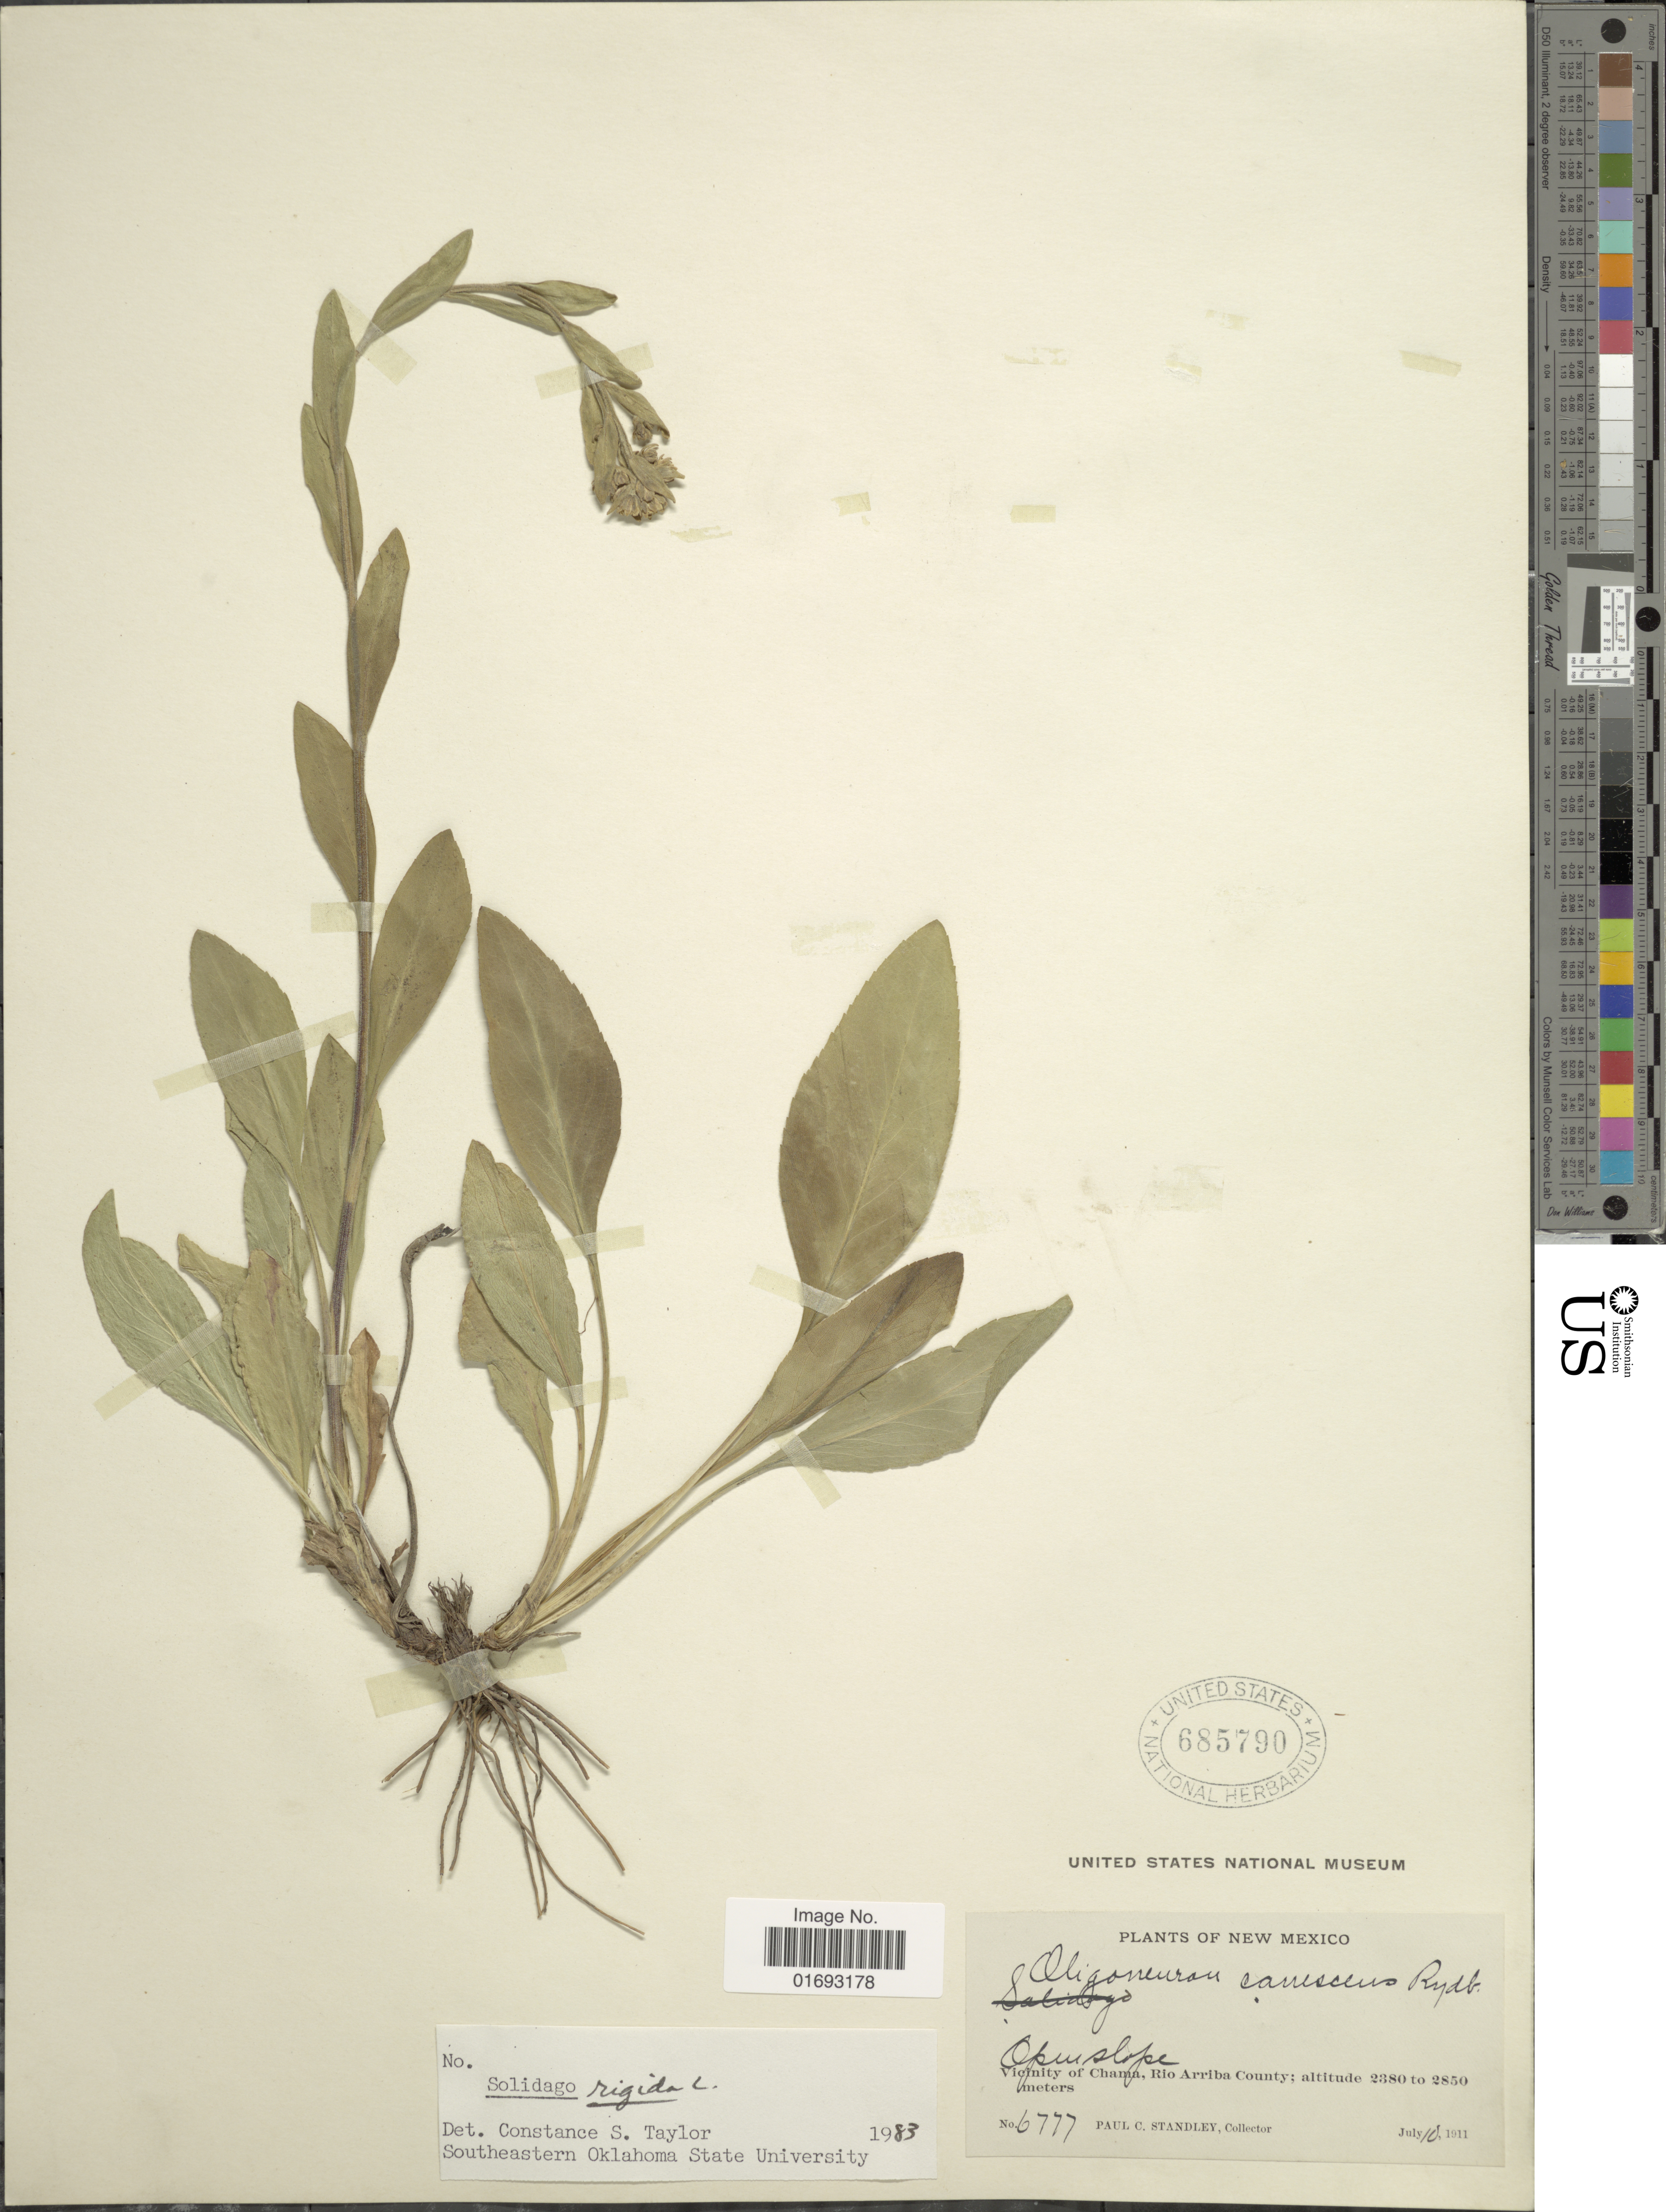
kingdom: Plantae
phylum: Tracheophyta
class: Magnoliopsida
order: Asterales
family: Asteraceae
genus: Oligoneuron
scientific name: Oligoneuron rigidum var. humile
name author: (Porter) G.L. Nesom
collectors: P. C. Standley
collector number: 6777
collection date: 1911-07-18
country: United States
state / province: New Mexico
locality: Open slope, Vicinity of Chama, Rio Arriba County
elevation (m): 2380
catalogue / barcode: US 685790